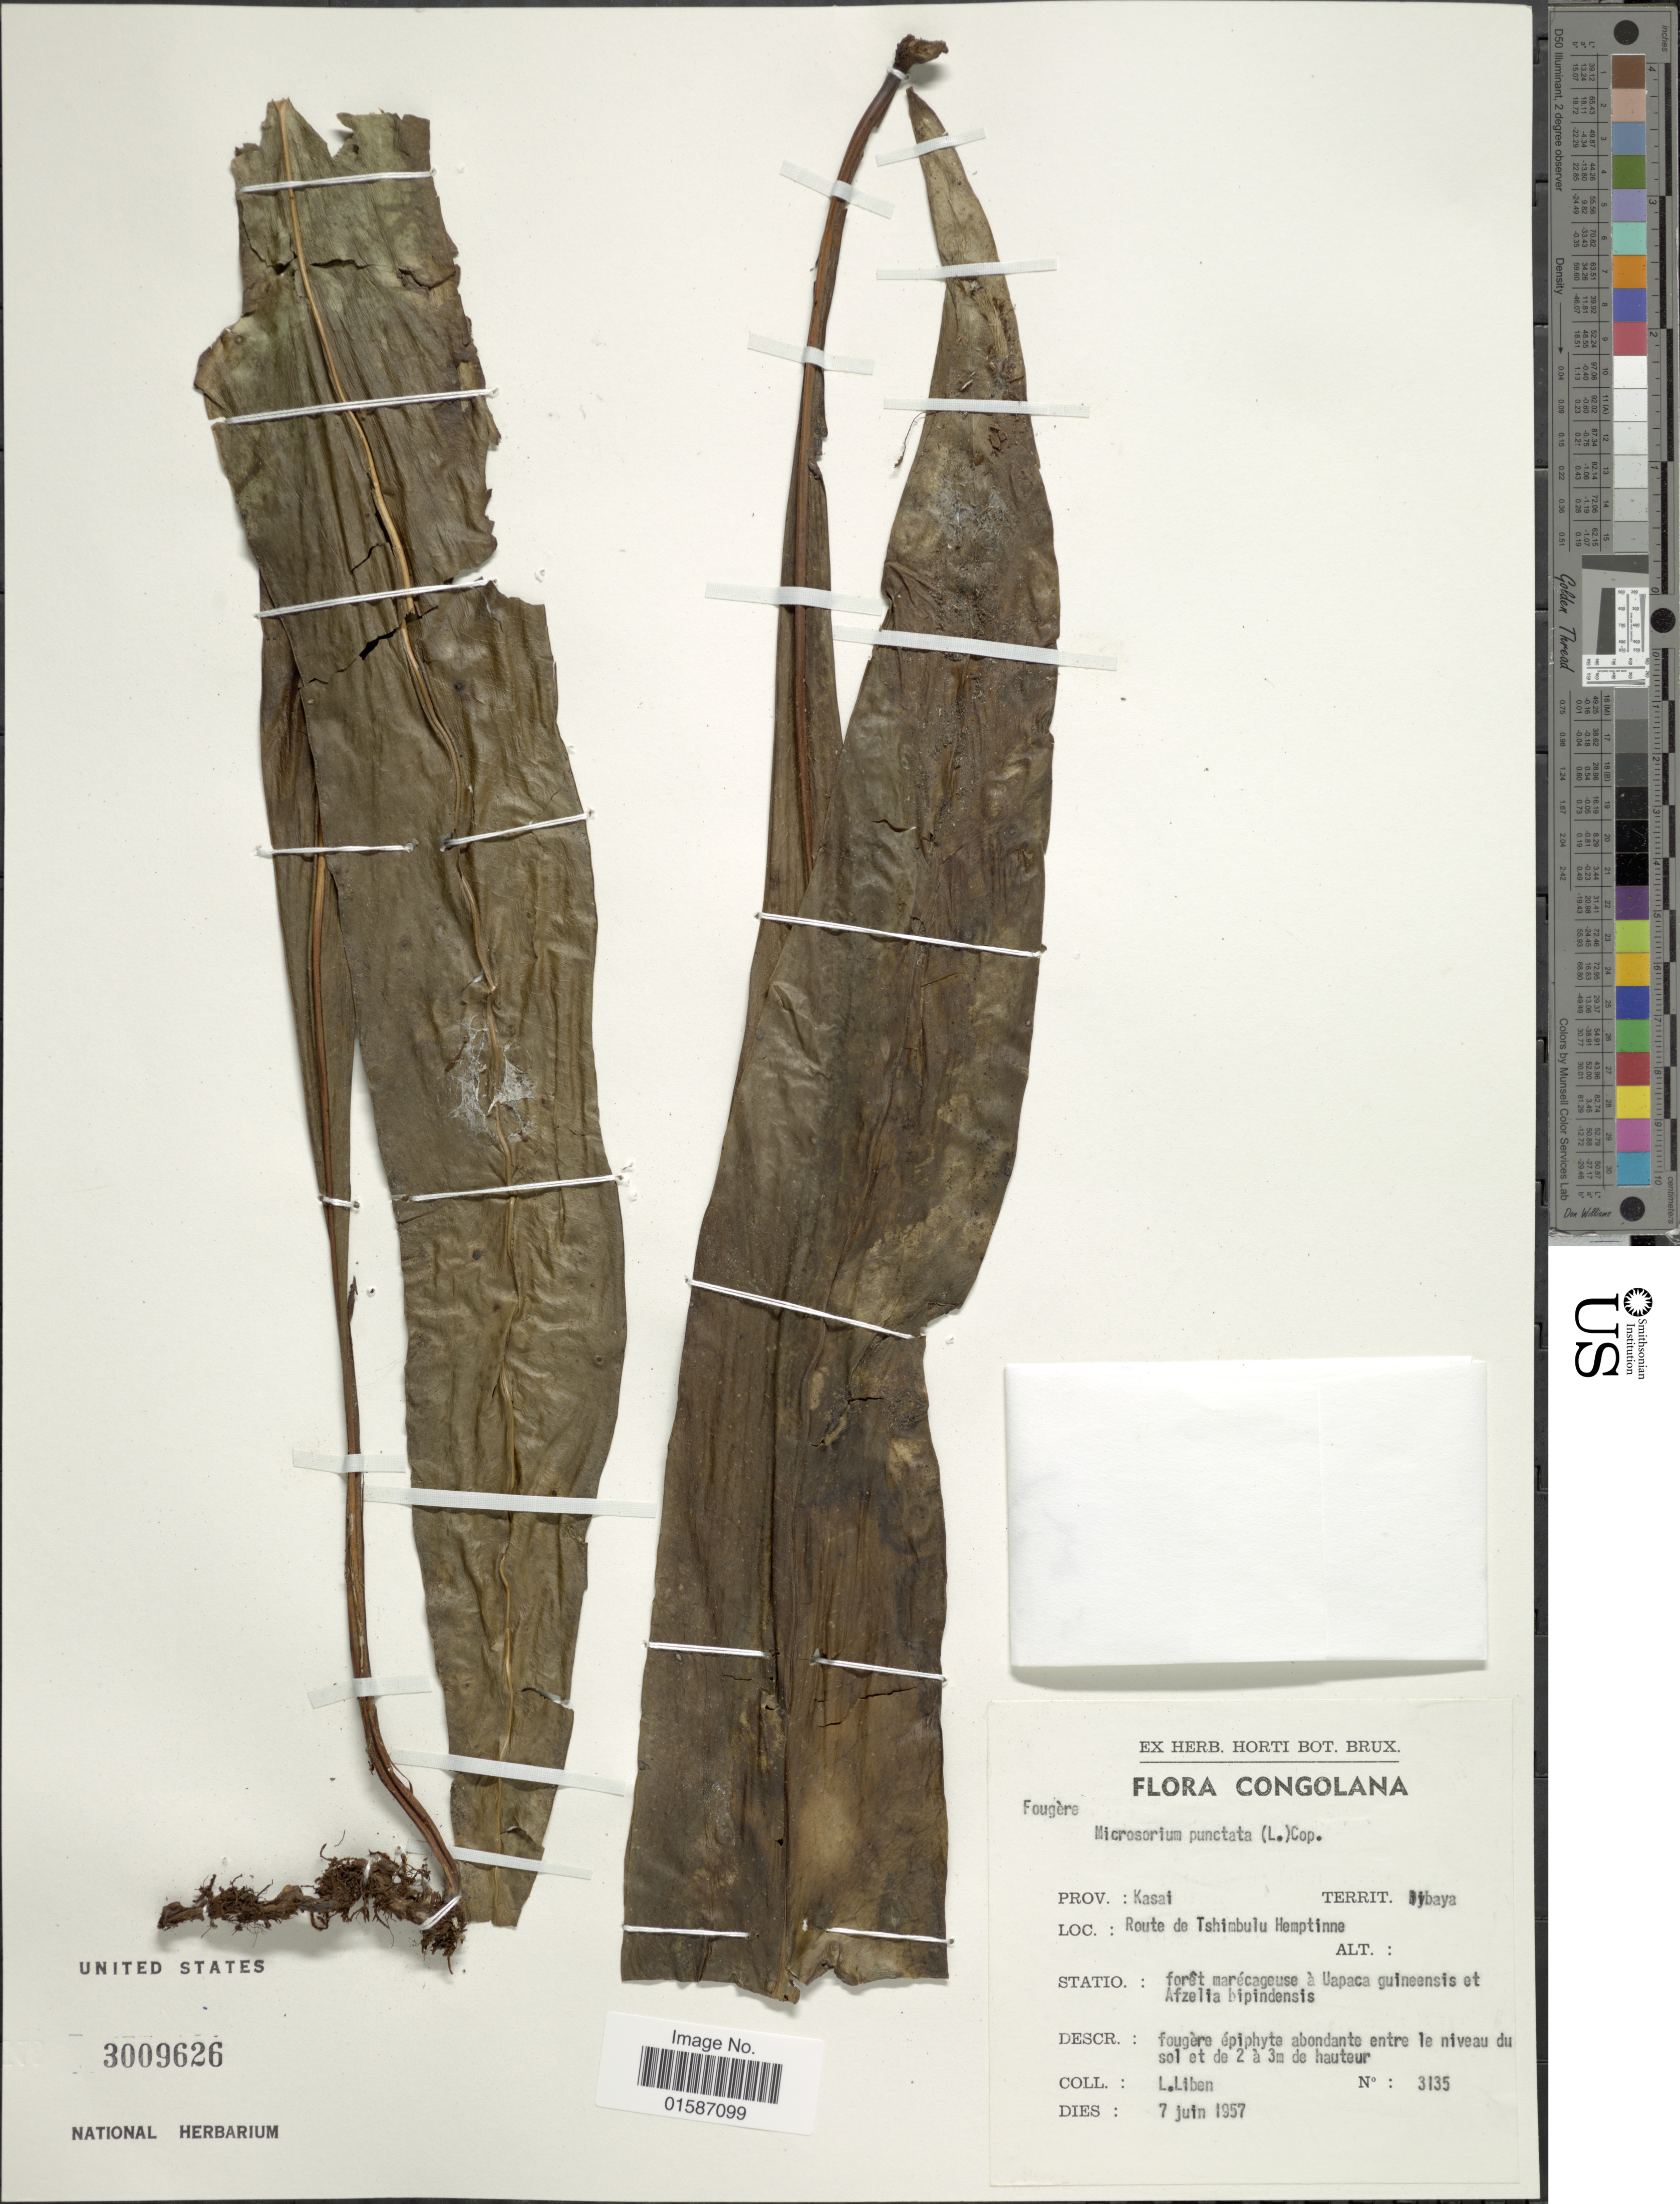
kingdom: Plantae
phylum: Tracheophyta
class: Polypodiopsida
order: Polypodiales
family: Polypodiaceae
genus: Microsorum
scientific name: Microsorum punctatum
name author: (L.) Copel.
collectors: L. Liben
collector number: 3135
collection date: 1957-06-07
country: Congo, Democratic Republic of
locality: Congolana, prov: Kasai, territ Nibaya, Route de Tshimbulu Hemptinne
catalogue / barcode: US 3009626